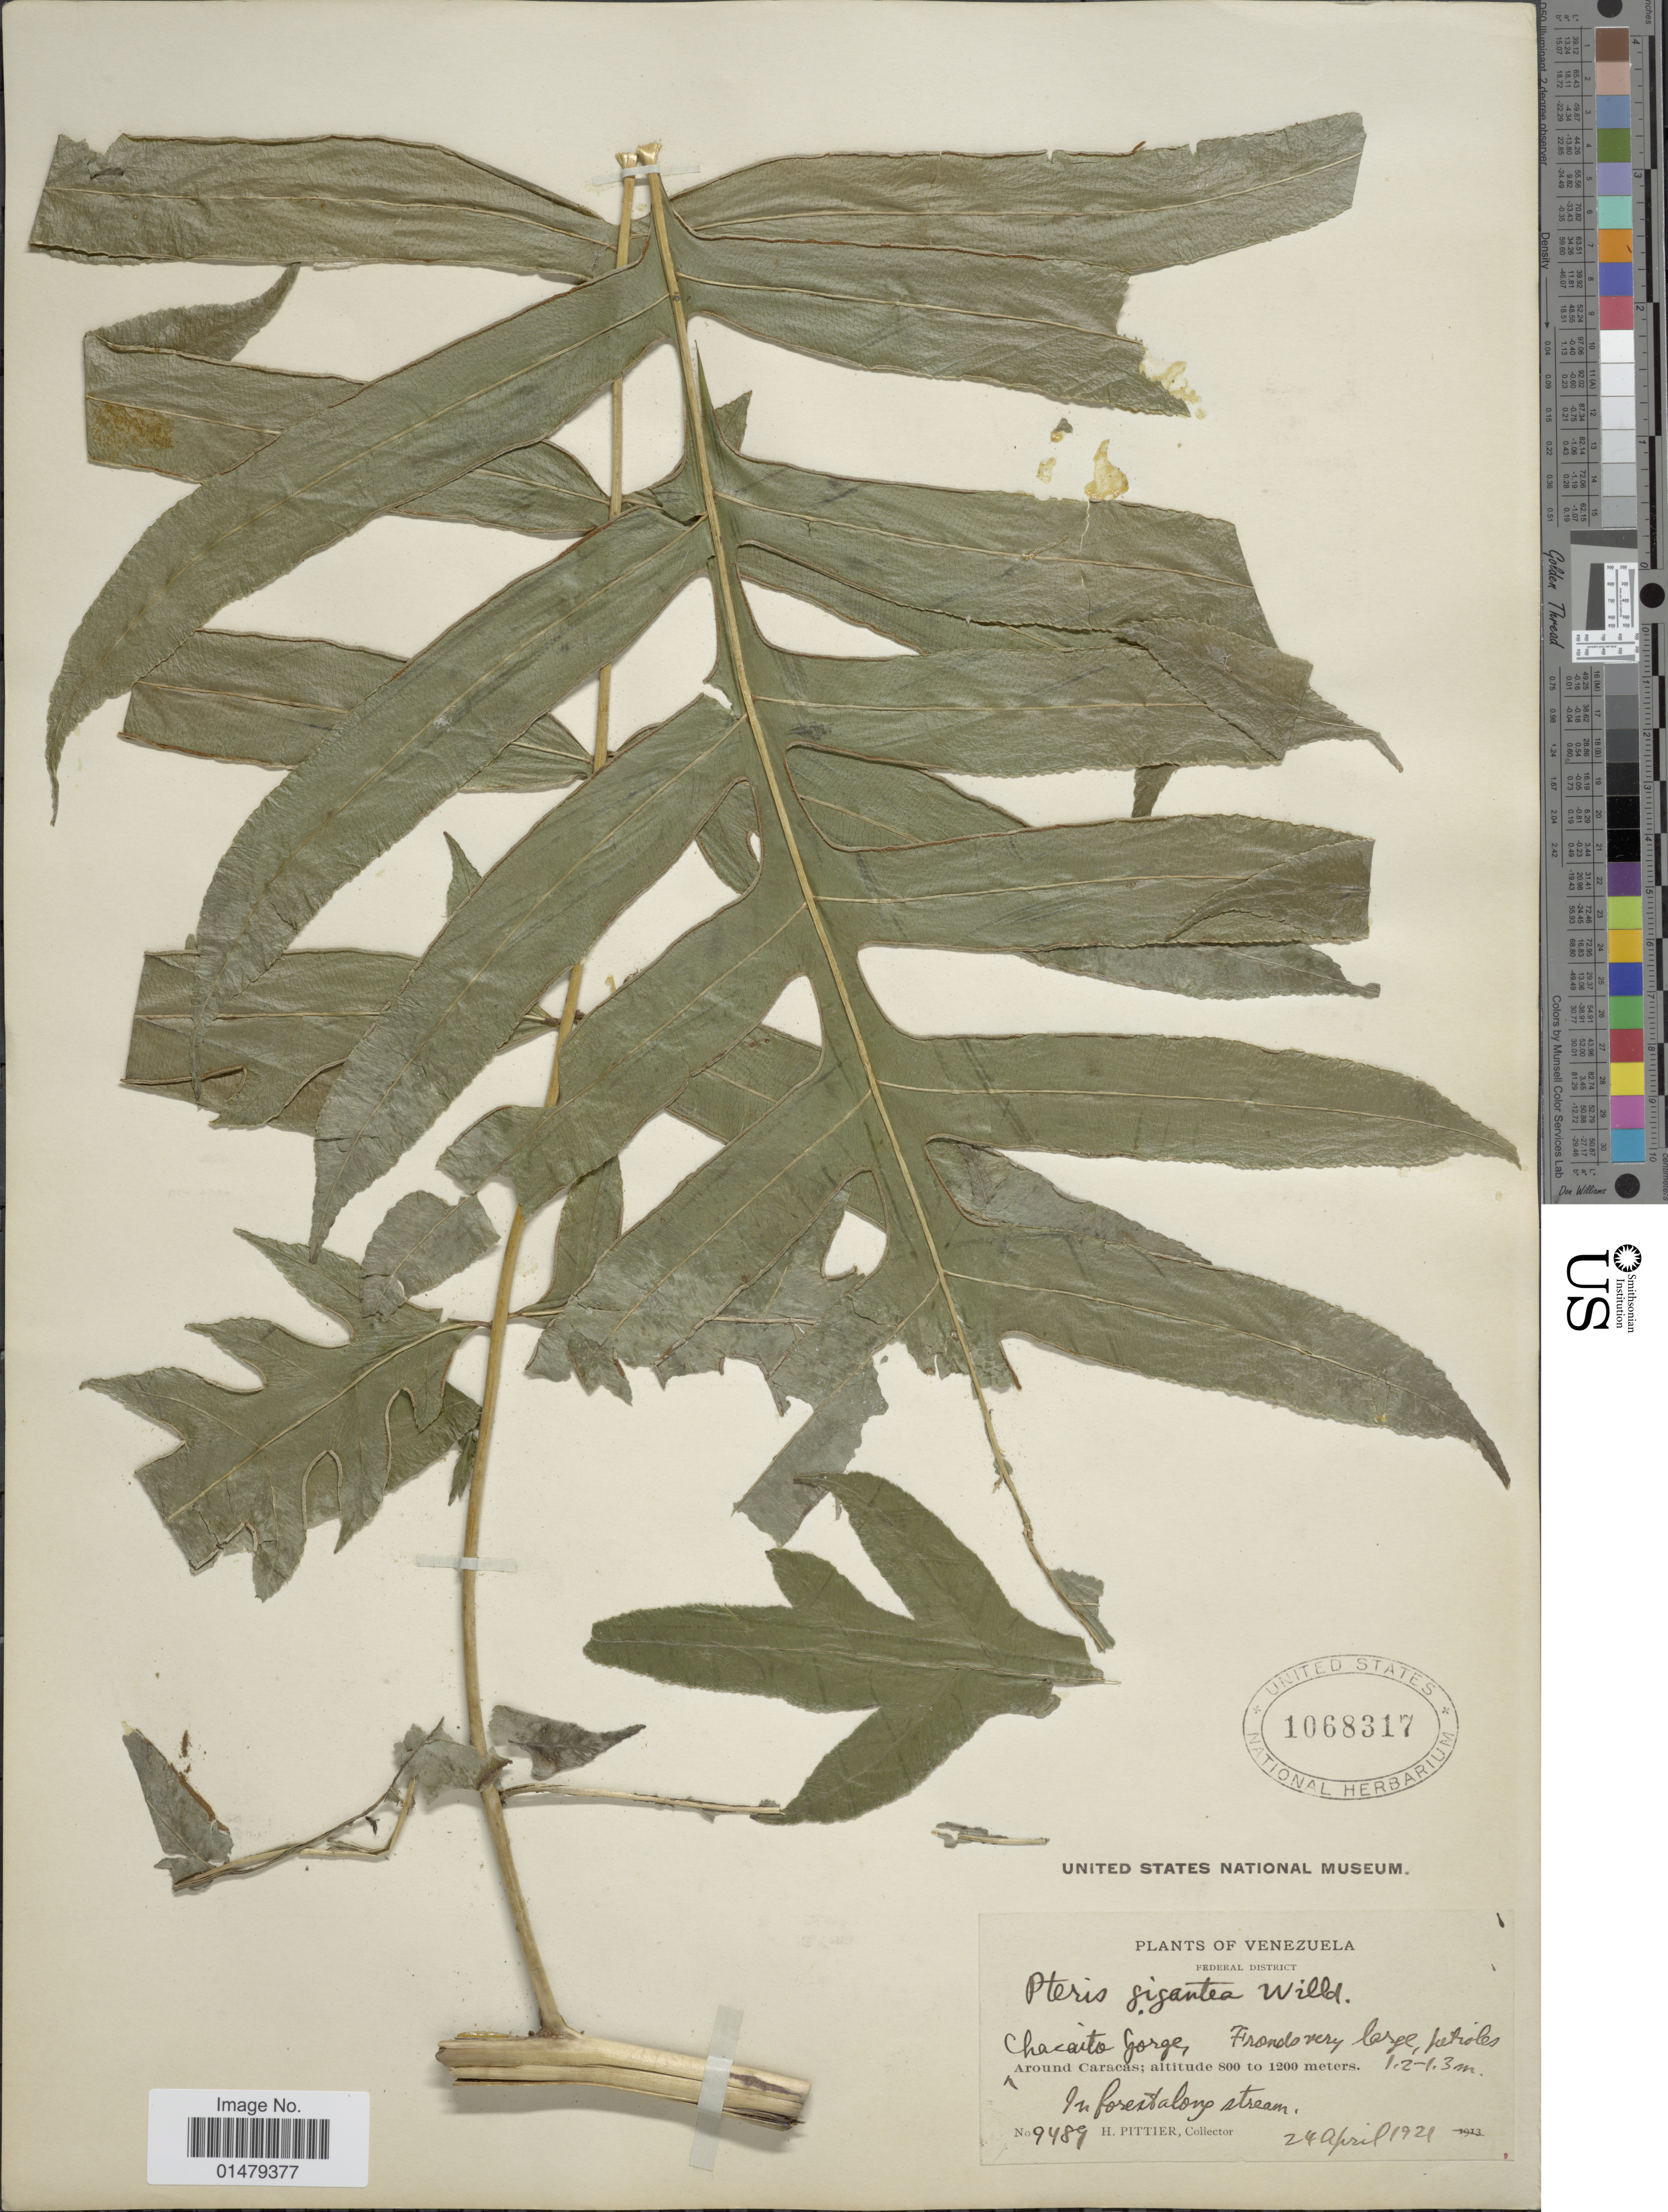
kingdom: Plantae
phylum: Tracheophyta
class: Polypodiopsida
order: Polypodiales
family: Pteridaceae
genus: Pteris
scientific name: Pteris gigantea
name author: Willd.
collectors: H. F. Pittier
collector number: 9489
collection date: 1921-04-24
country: Venezuela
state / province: Distrito Federal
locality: Federal District. Chacaito Gorge. Around Caracas. In forest along stream.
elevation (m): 800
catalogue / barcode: US 1068317